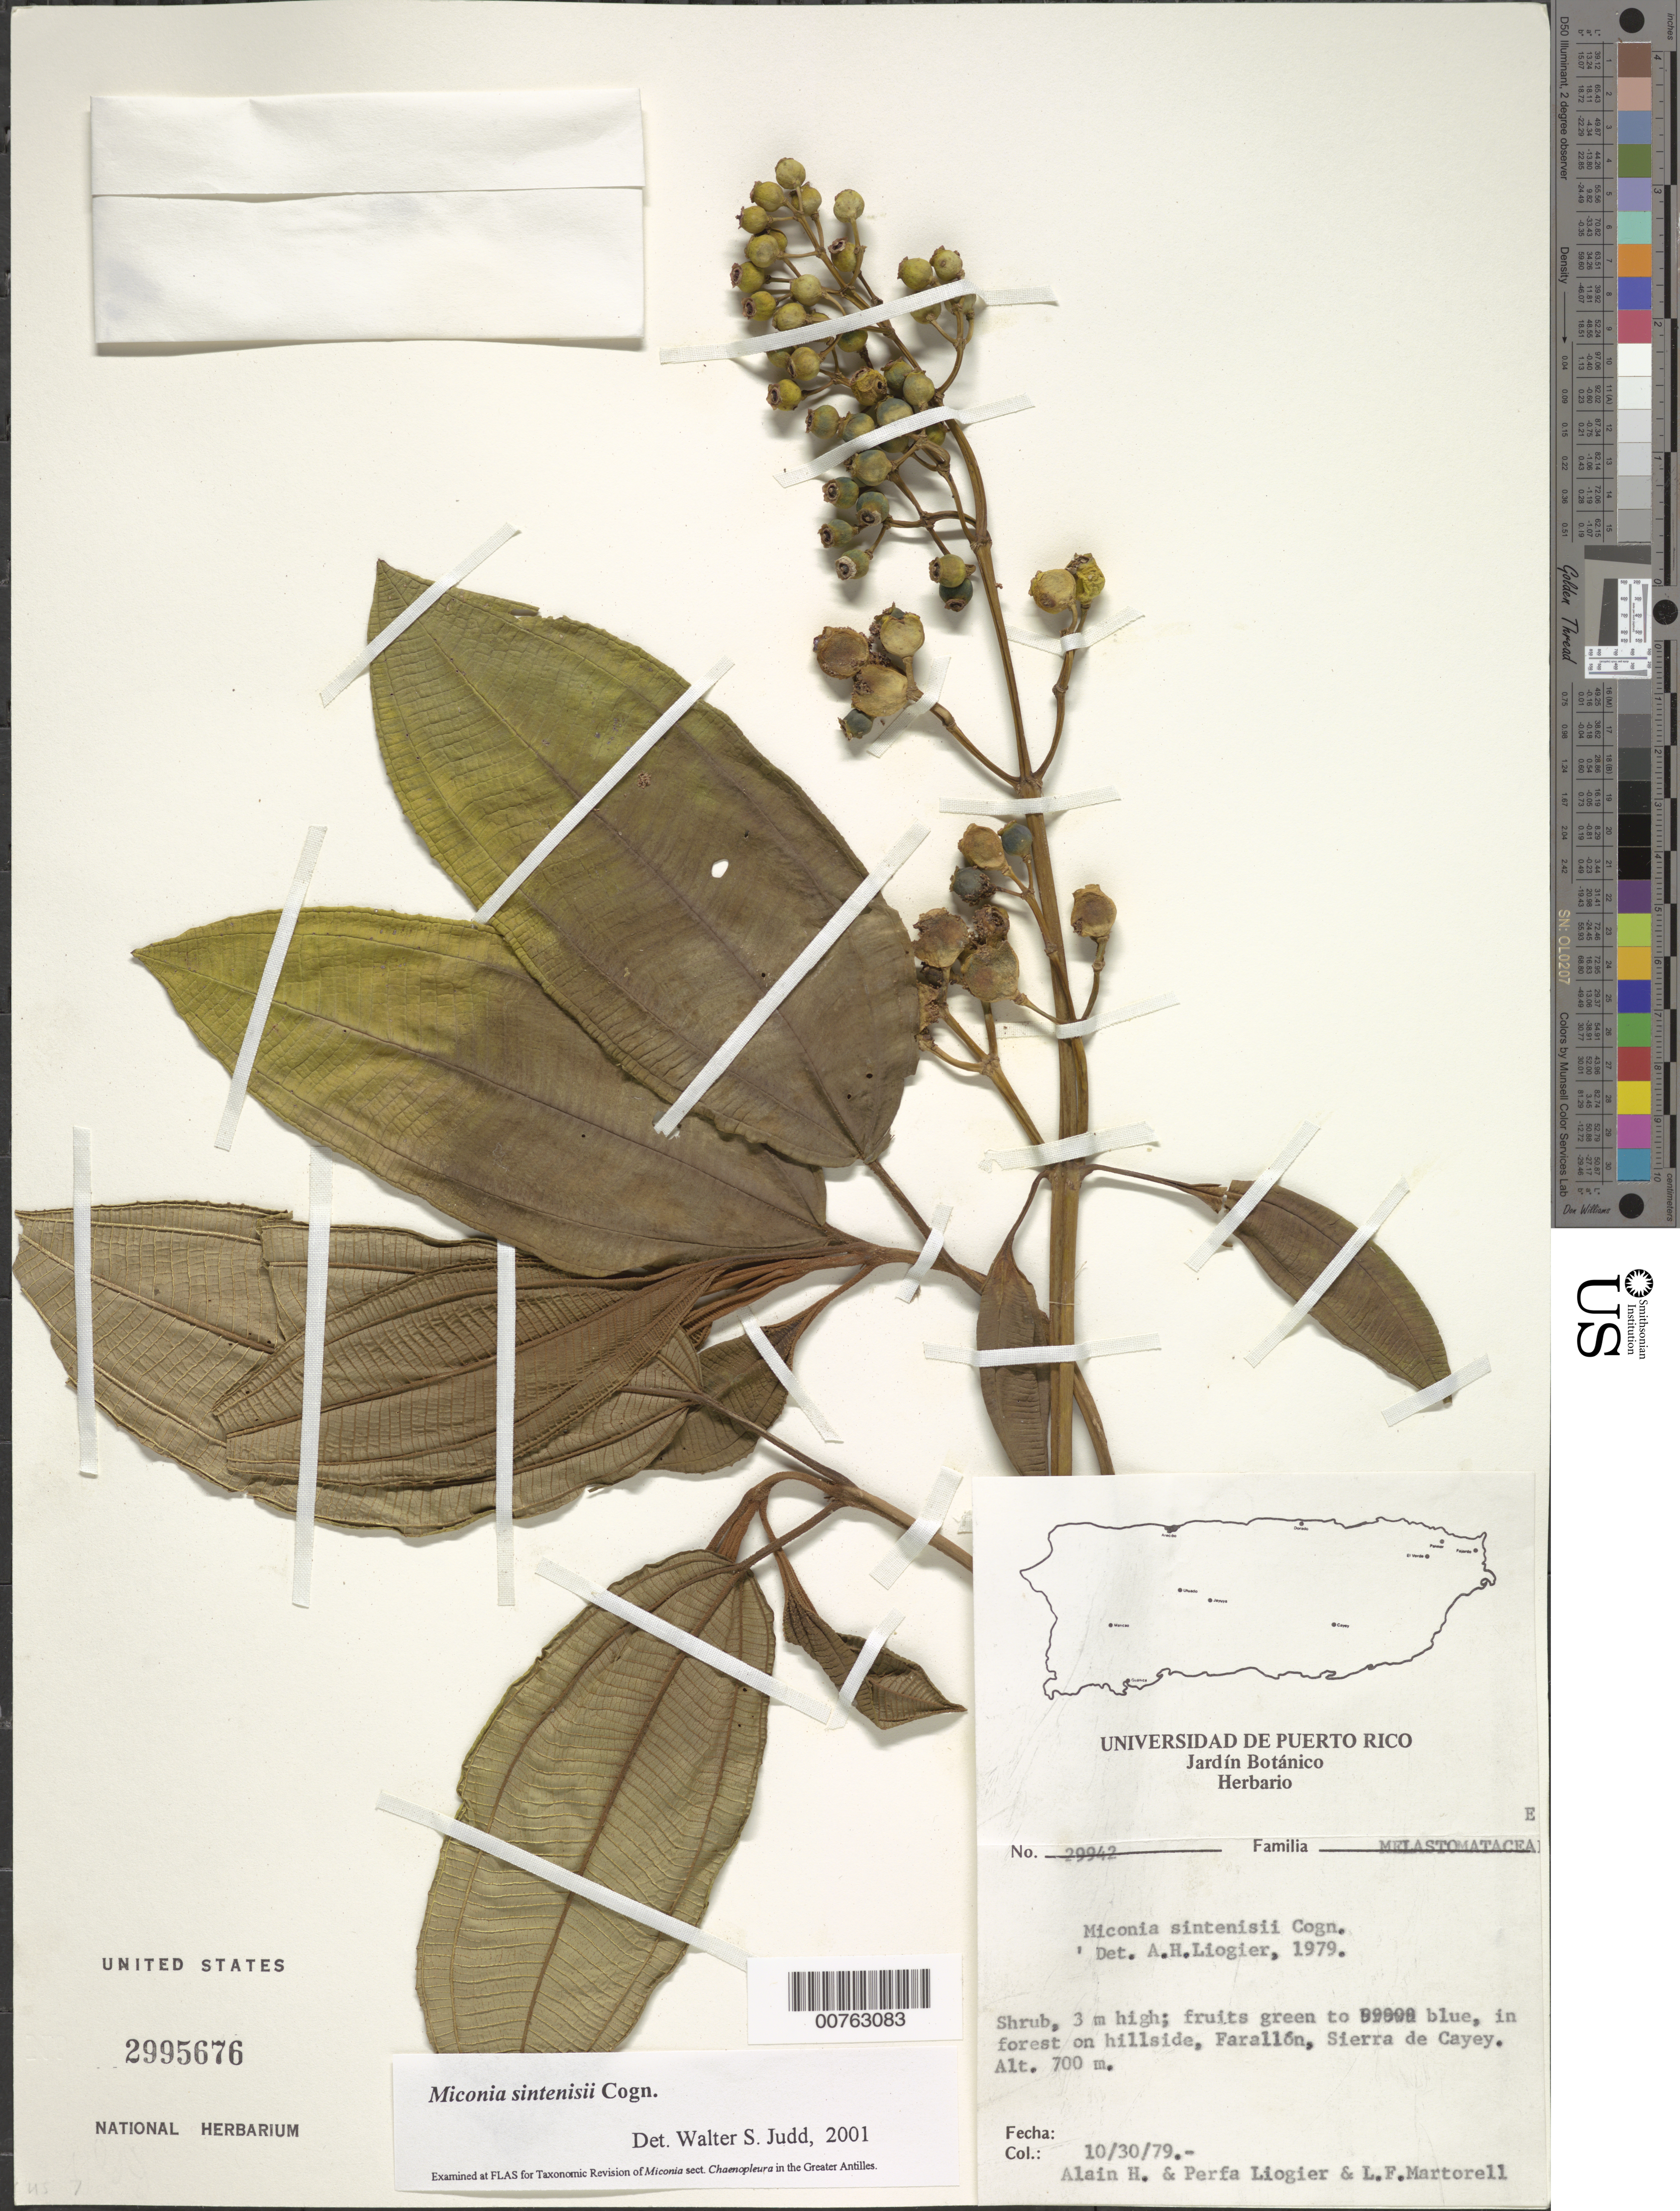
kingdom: Plantae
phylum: Tracheophyta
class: Magnoliopsida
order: Myrtales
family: Melastomataceae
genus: Miconia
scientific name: Miconia sintenisii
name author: Cogn.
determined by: Judd, Walter S.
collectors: A. H. Liogier, M. P. Liogier & L. Martorell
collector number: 29942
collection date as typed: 30 Oct 1979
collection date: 1979-10-30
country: Puerto Rico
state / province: Cayey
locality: Farallón, Sierra de Cayey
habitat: Forest in hillside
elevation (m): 700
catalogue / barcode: US 2995676